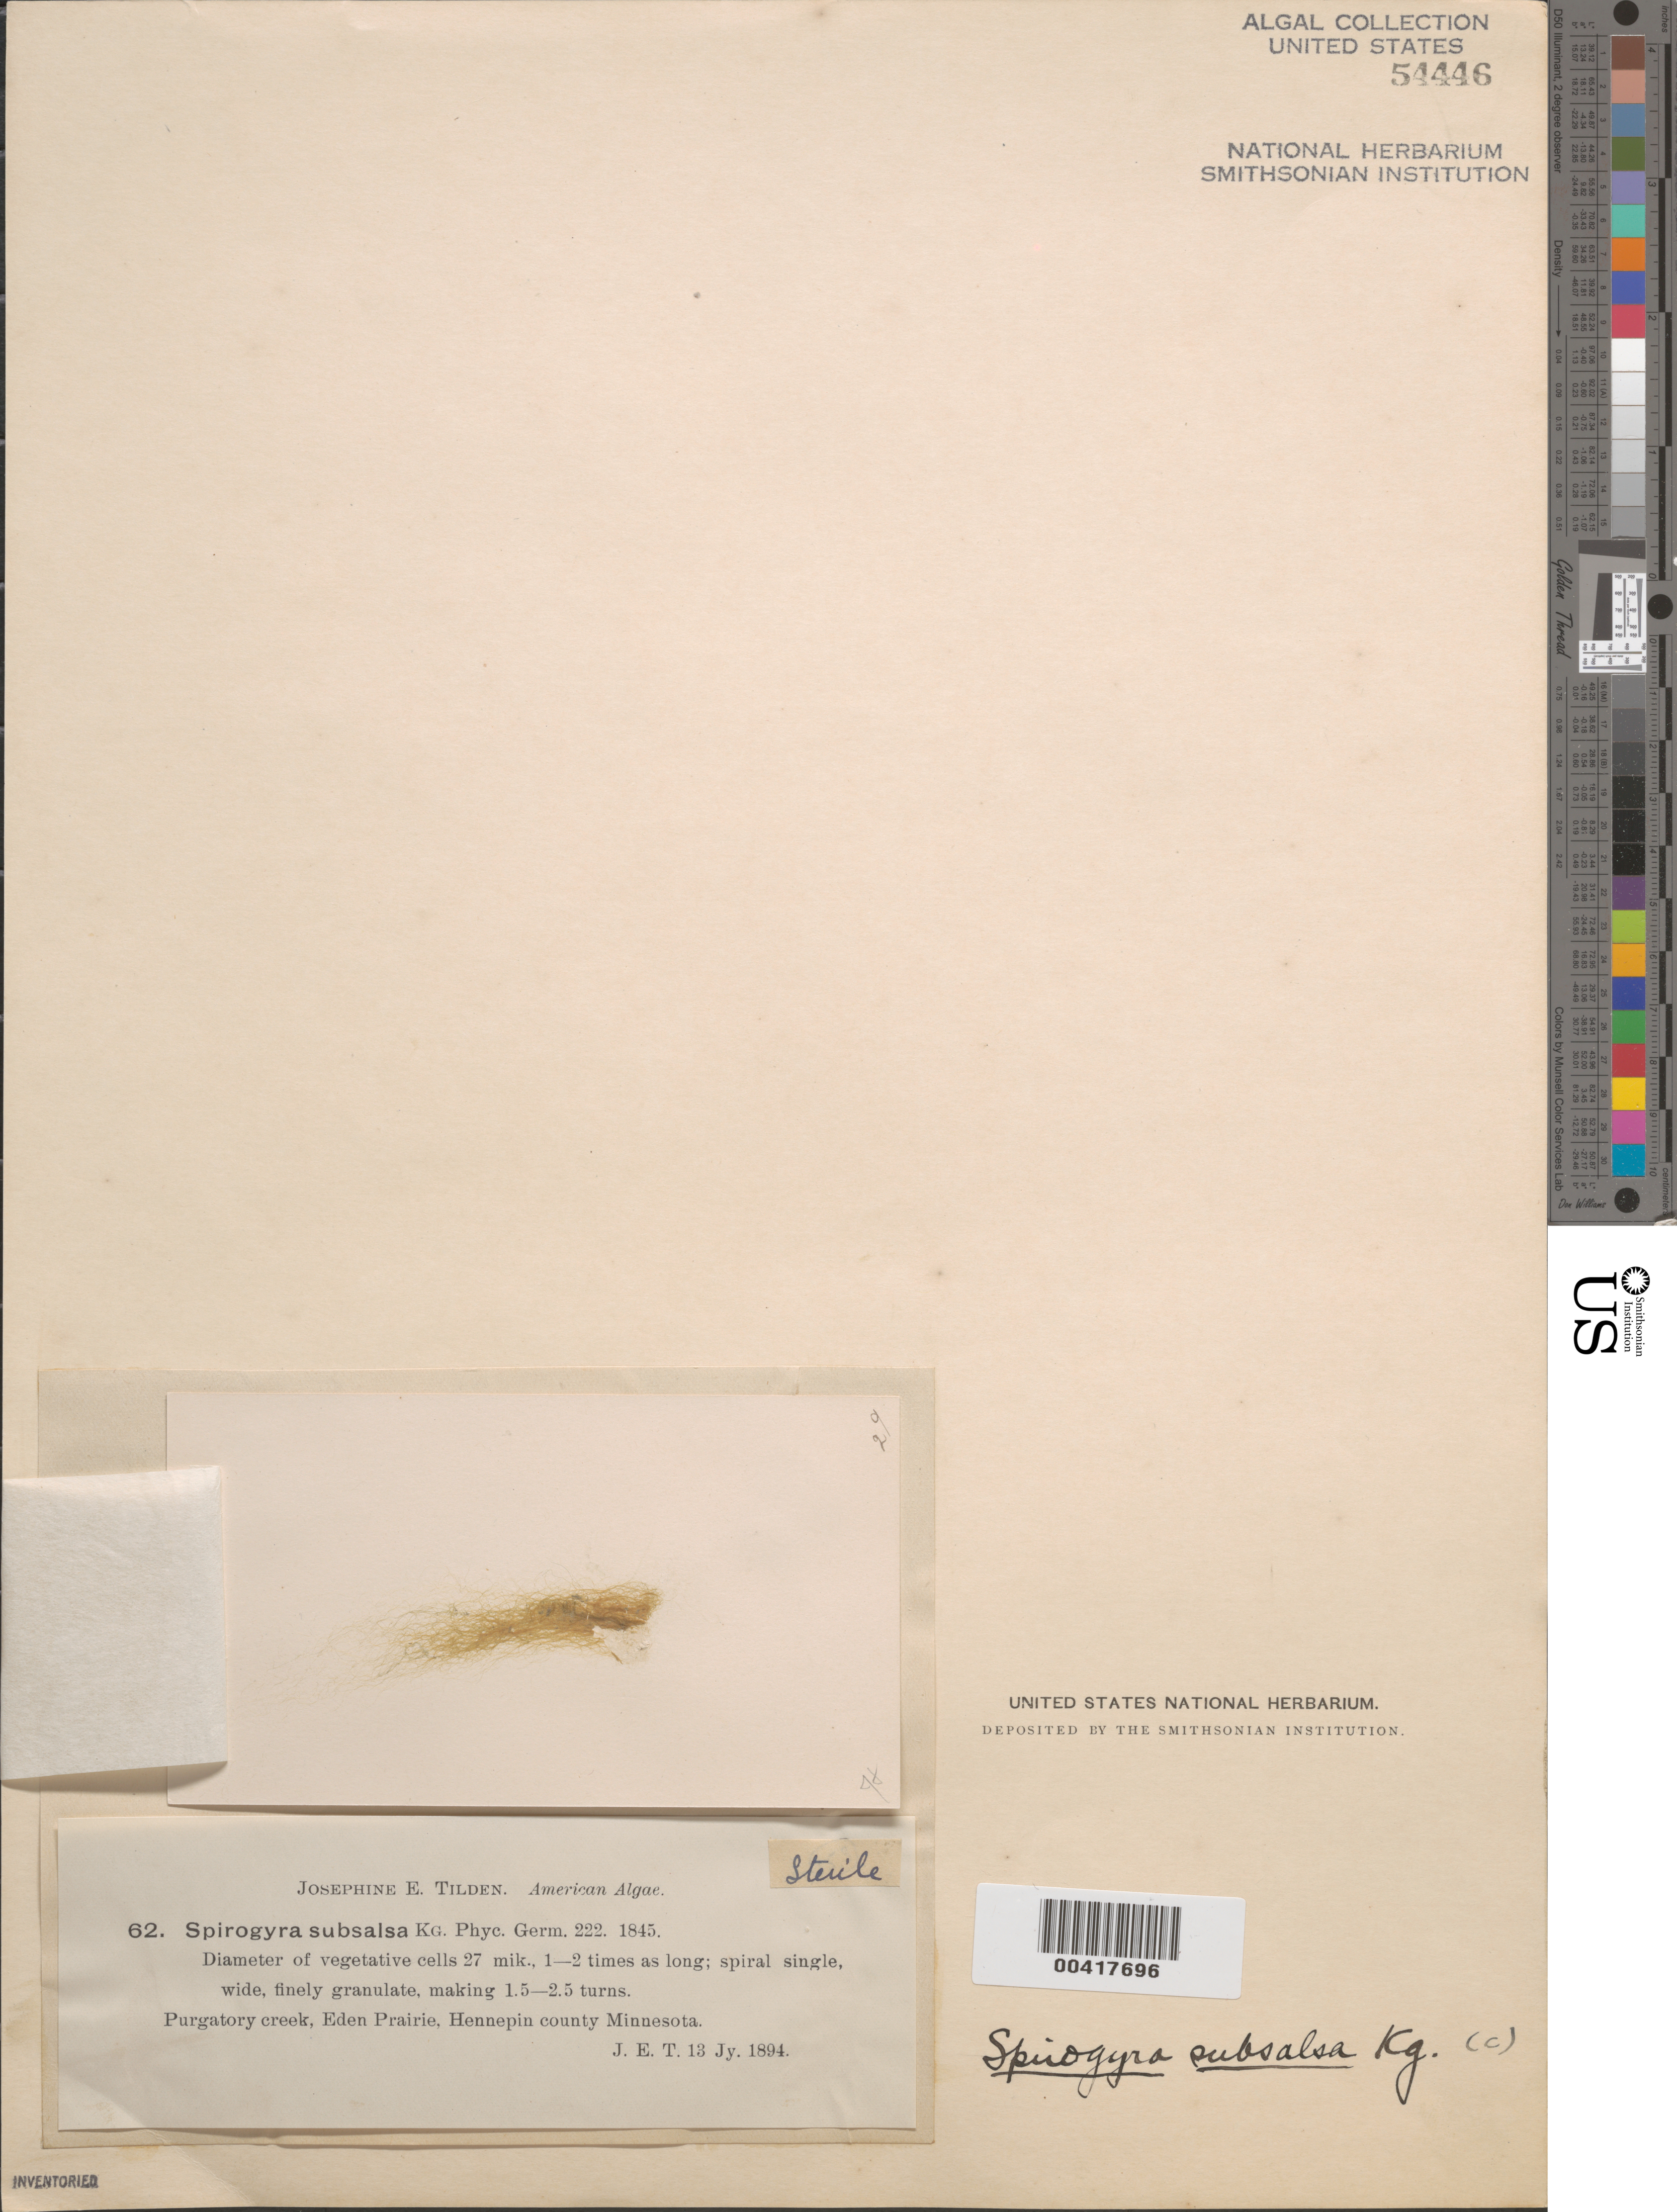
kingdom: Plantae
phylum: Charophyta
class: Zygnematophyceae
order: Zygnematales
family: Zygnemataceae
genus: Spirogyra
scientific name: Spirogyra subsalsa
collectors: J. E. Tilden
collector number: JET 62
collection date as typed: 13 Jul 1894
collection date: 1894-07-13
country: United States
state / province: Minnesota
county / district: Hennepin County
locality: Eden Prairie, Purgatory Creek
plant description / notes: Tilden, American Algae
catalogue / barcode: US 54446